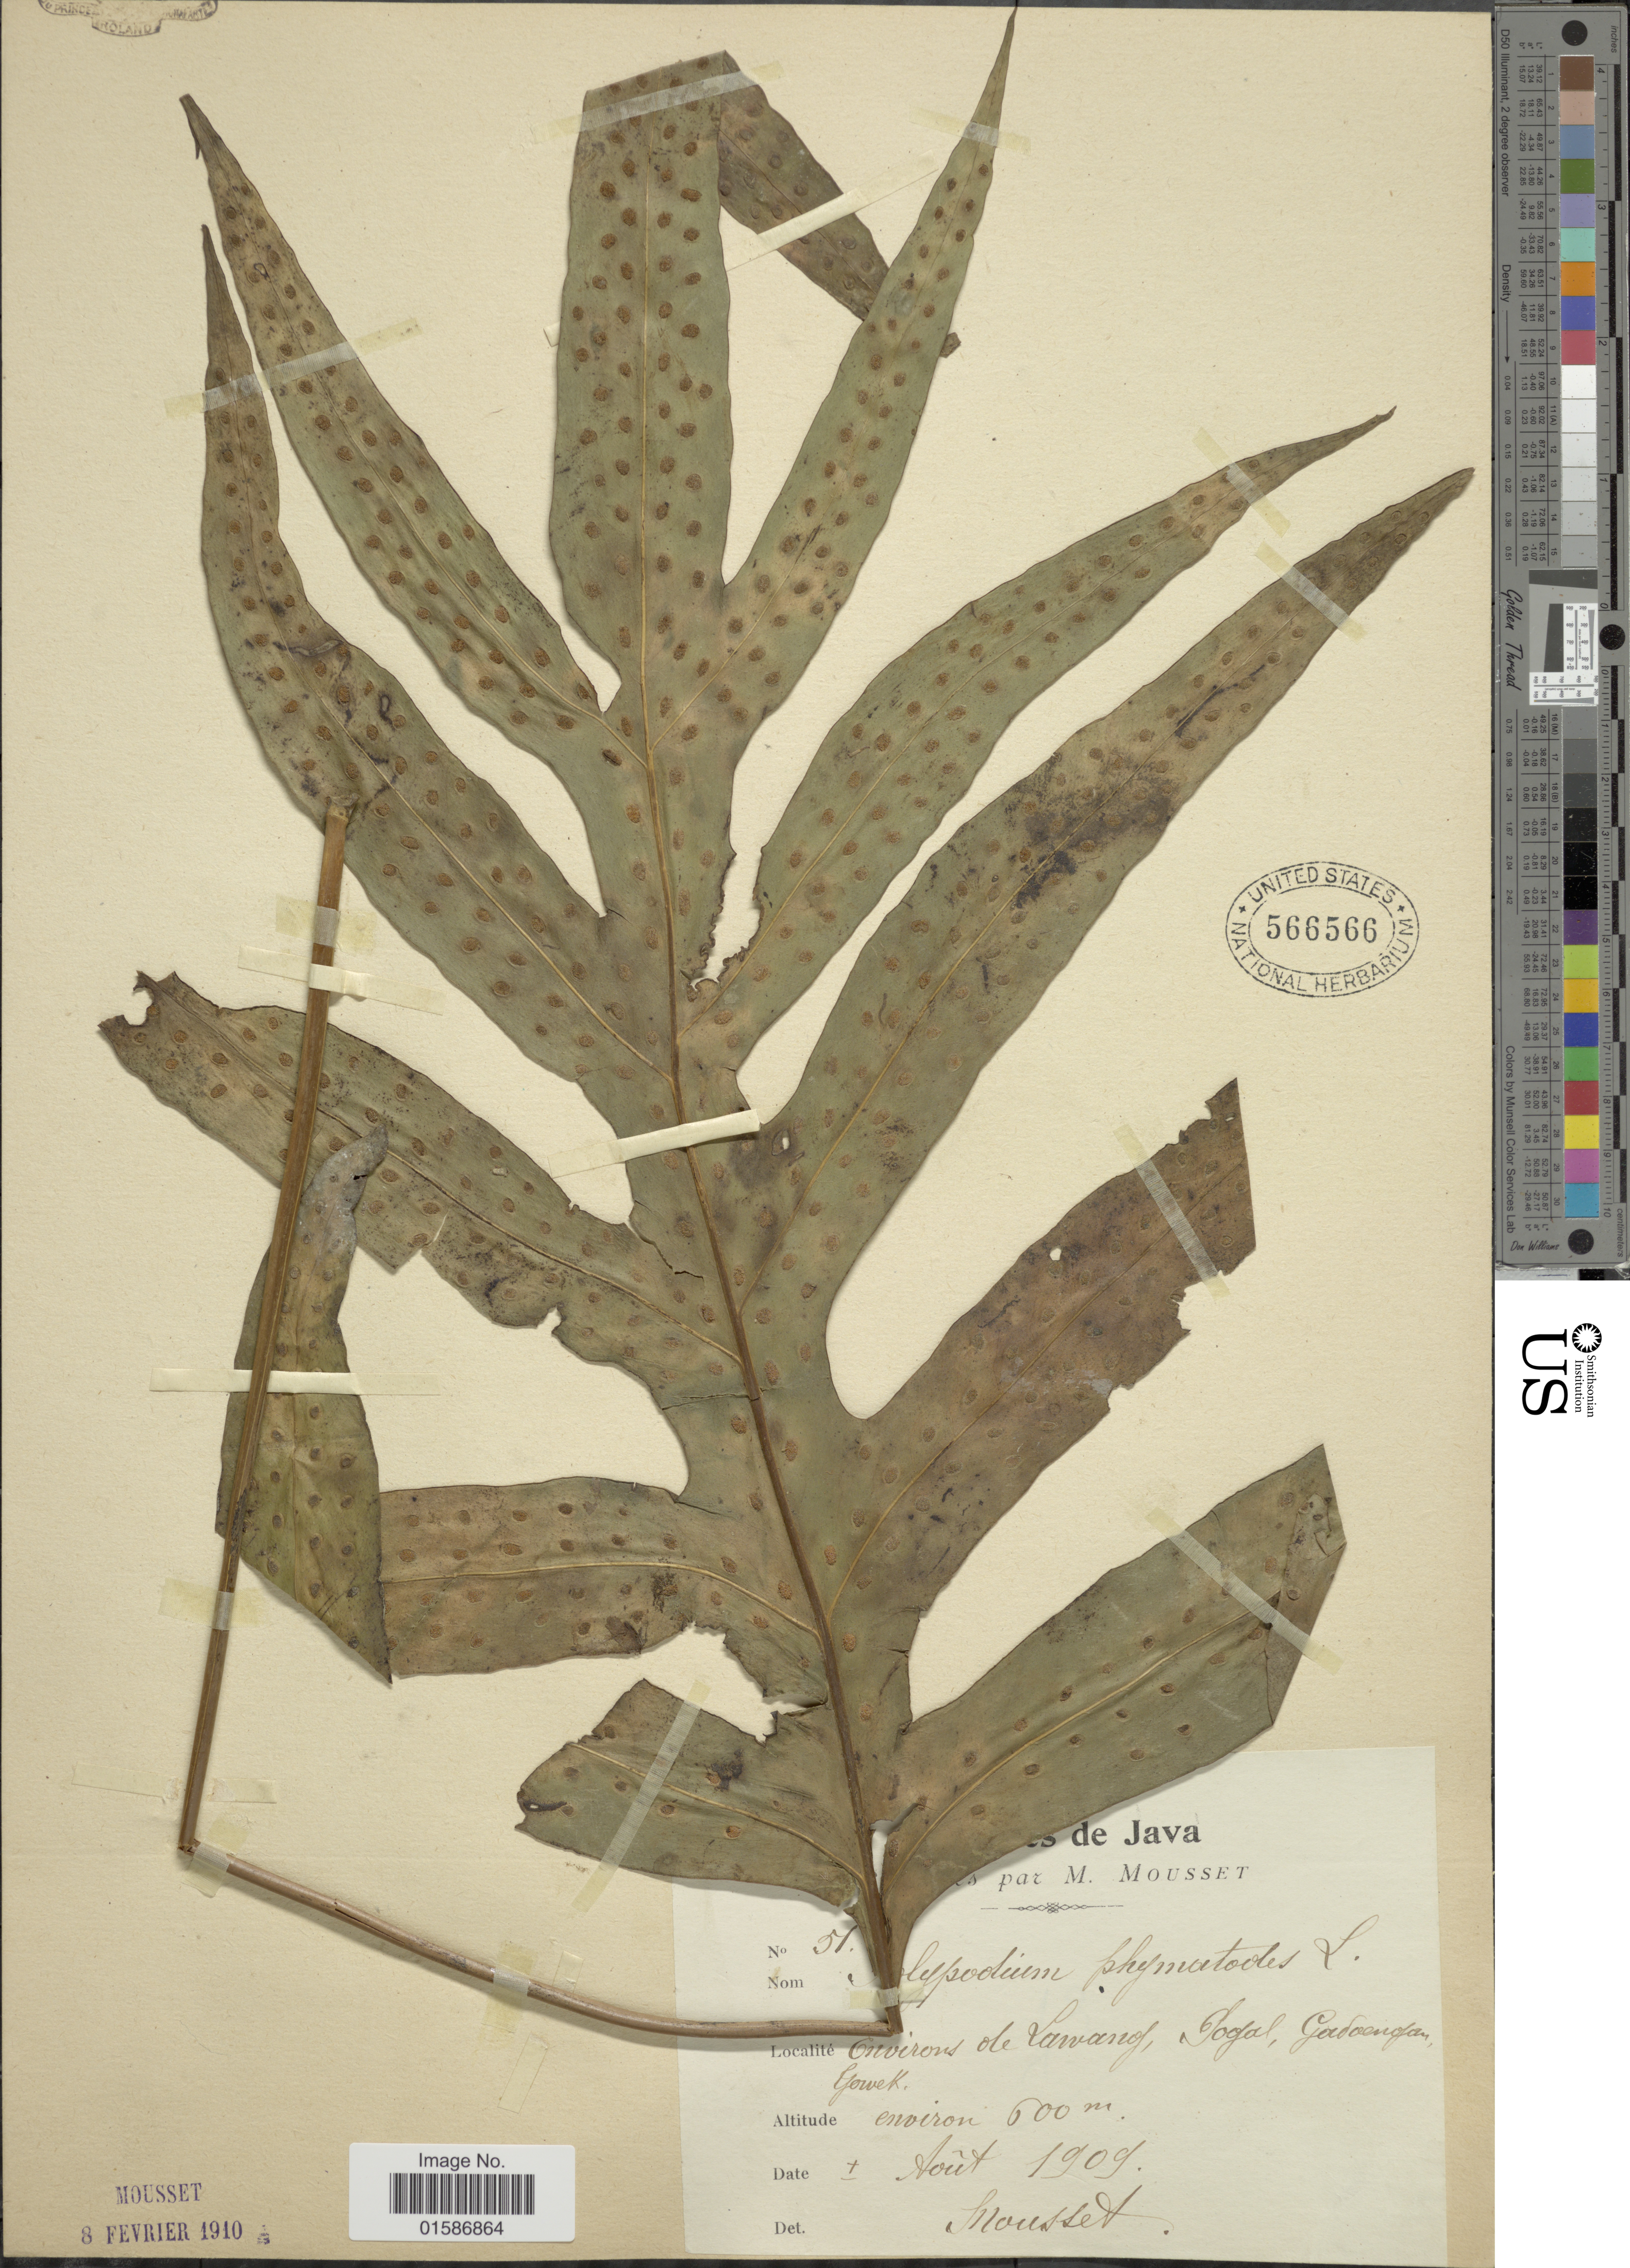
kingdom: Plantae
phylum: Tracheophyta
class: Polypodiopsida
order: Polypodiales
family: Polypodiaceae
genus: Microsorum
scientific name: Microsorum scolopendria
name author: (Burm. f.) Copel.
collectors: M. Mousset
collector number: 51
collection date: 1909-08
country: Indonesia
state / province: Java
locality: Environs de Lawang Pogal, Gadoengan, Gowek [interpreted]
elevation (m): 600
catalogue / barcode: US 566566